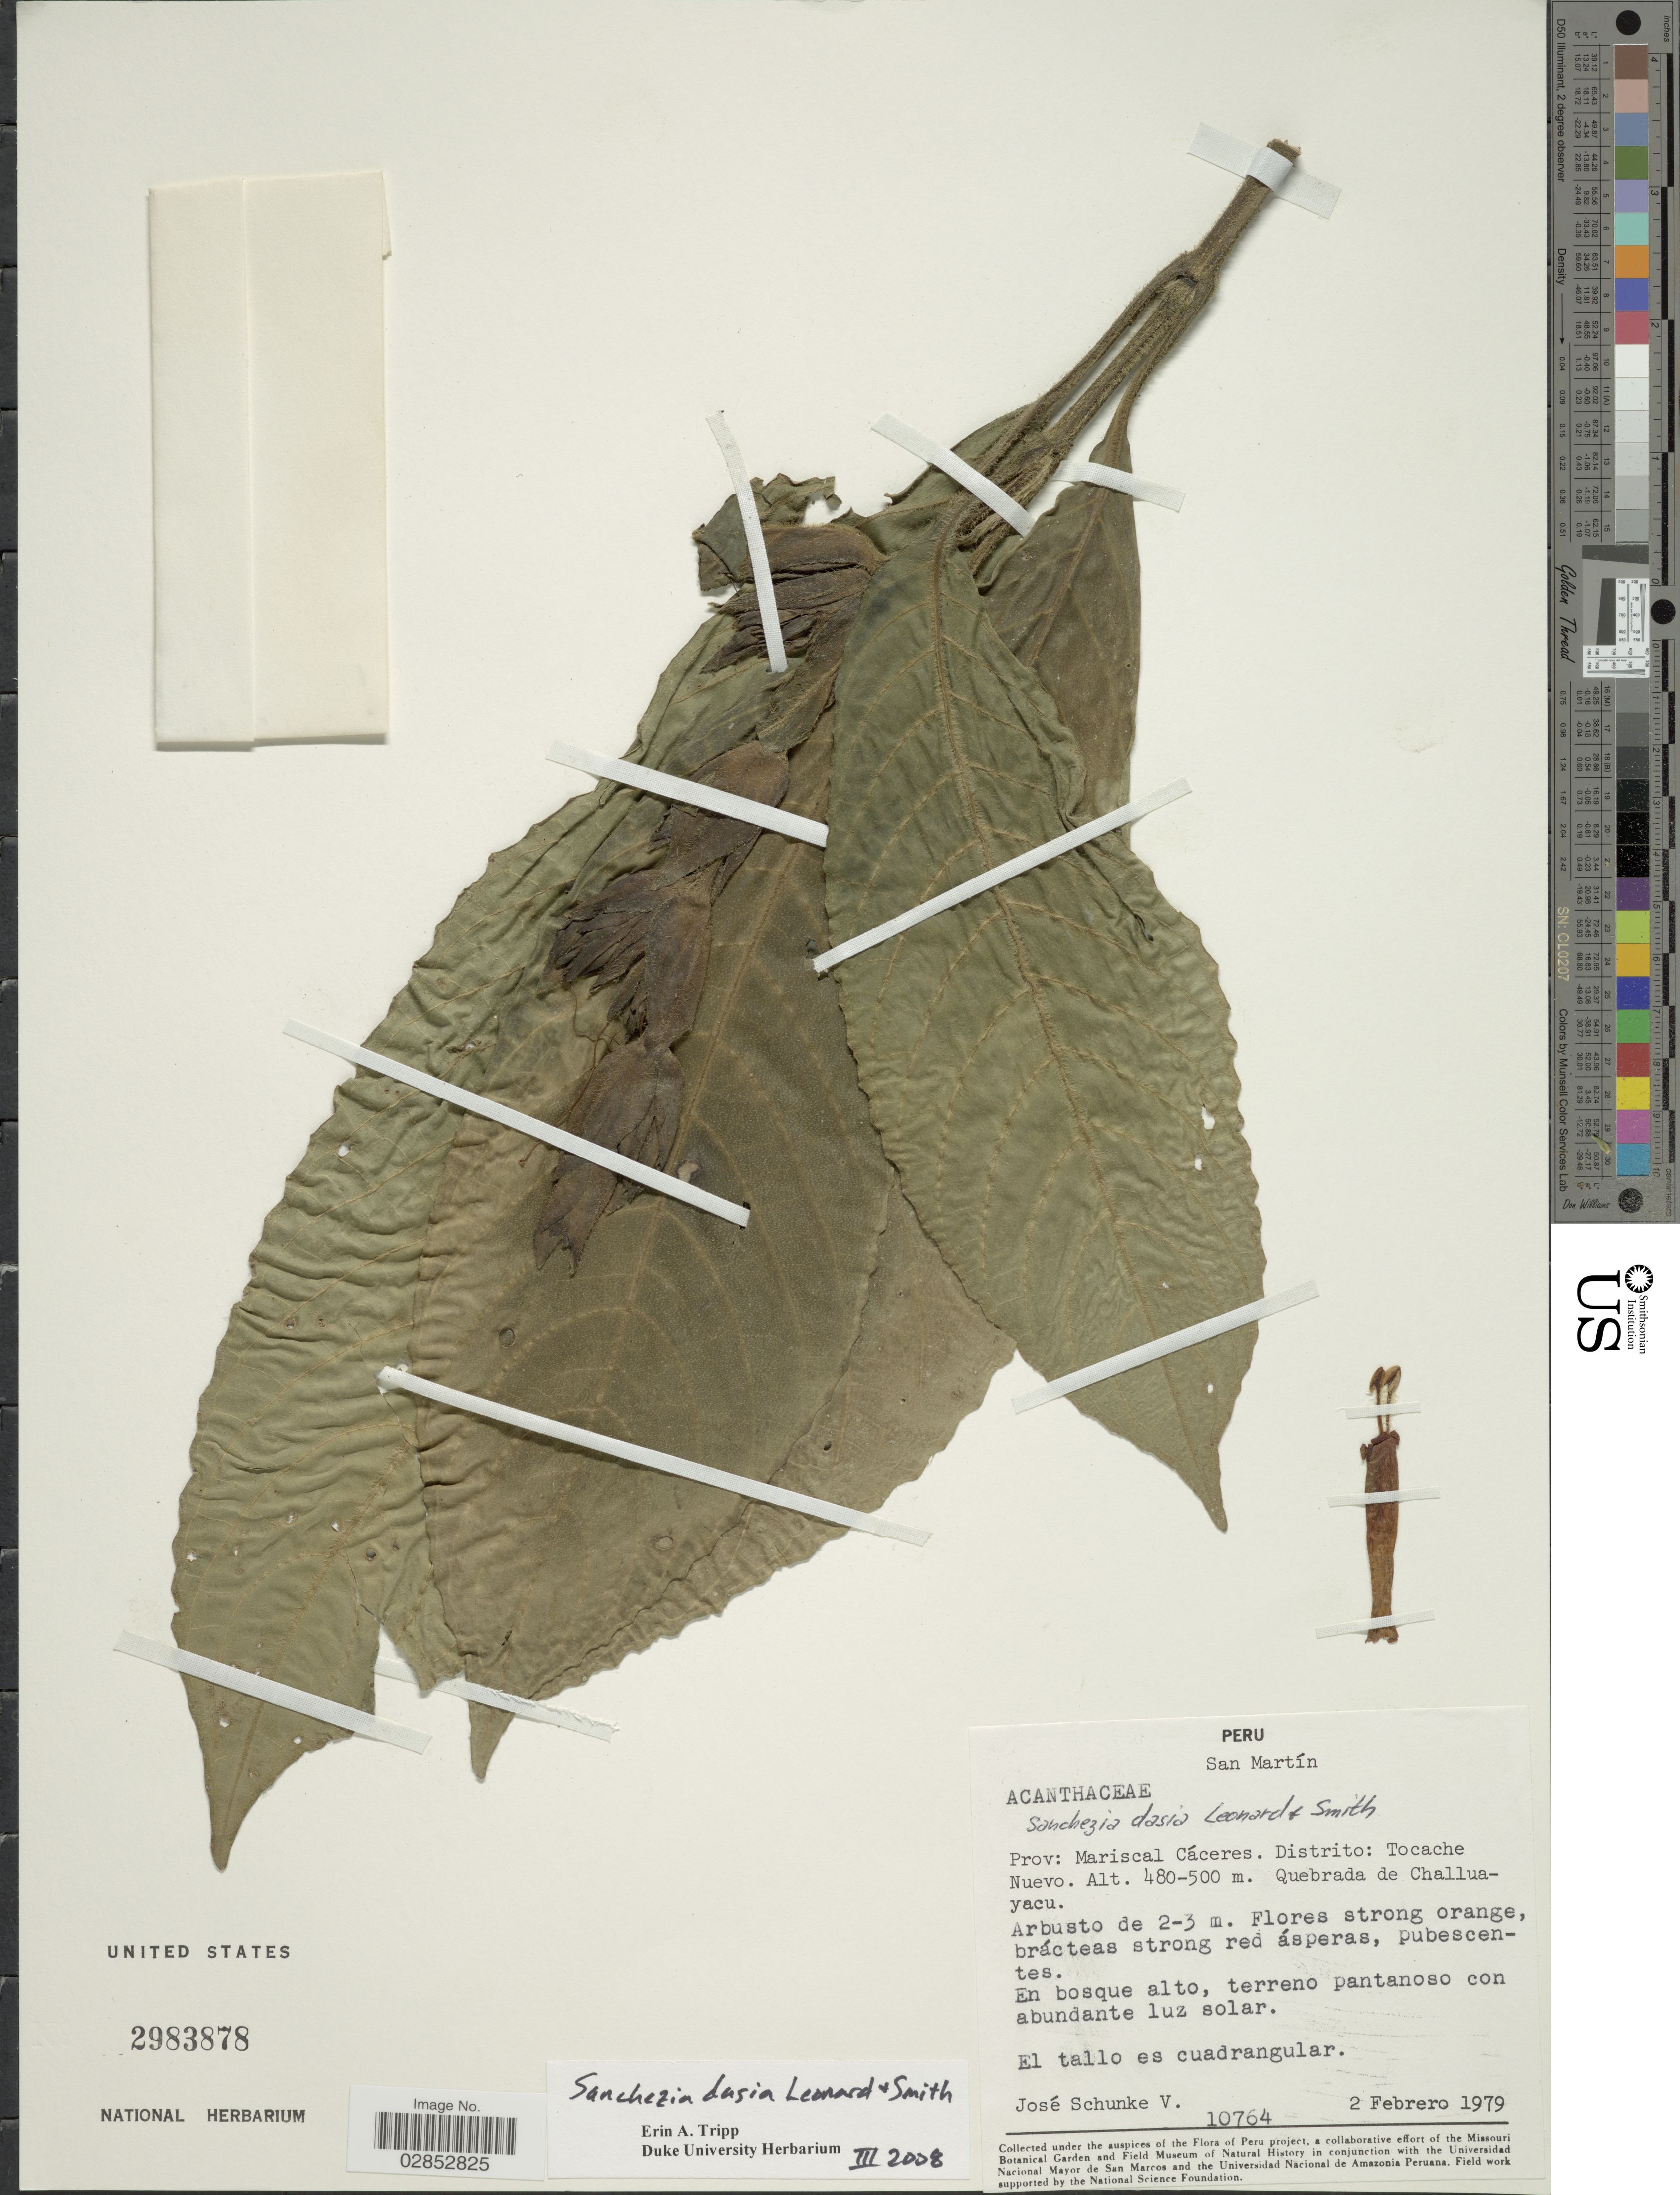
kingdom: Plantae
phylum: Tracheophyta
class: Magnoliopsida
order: Lamiales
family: Acanthaceae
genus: Sanchezia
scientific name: Sanchezia dasia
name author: Leonard & L.B. Sm.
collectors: J. Schunke Vigo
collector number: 10764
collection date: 1979-02-02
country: Peru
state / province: San Martín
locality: Prov: Mariscal Cáceres. Distrito: Tocache Nuevo. Quebrada de Challuayacu.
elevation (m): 480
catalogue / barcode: US 2983878